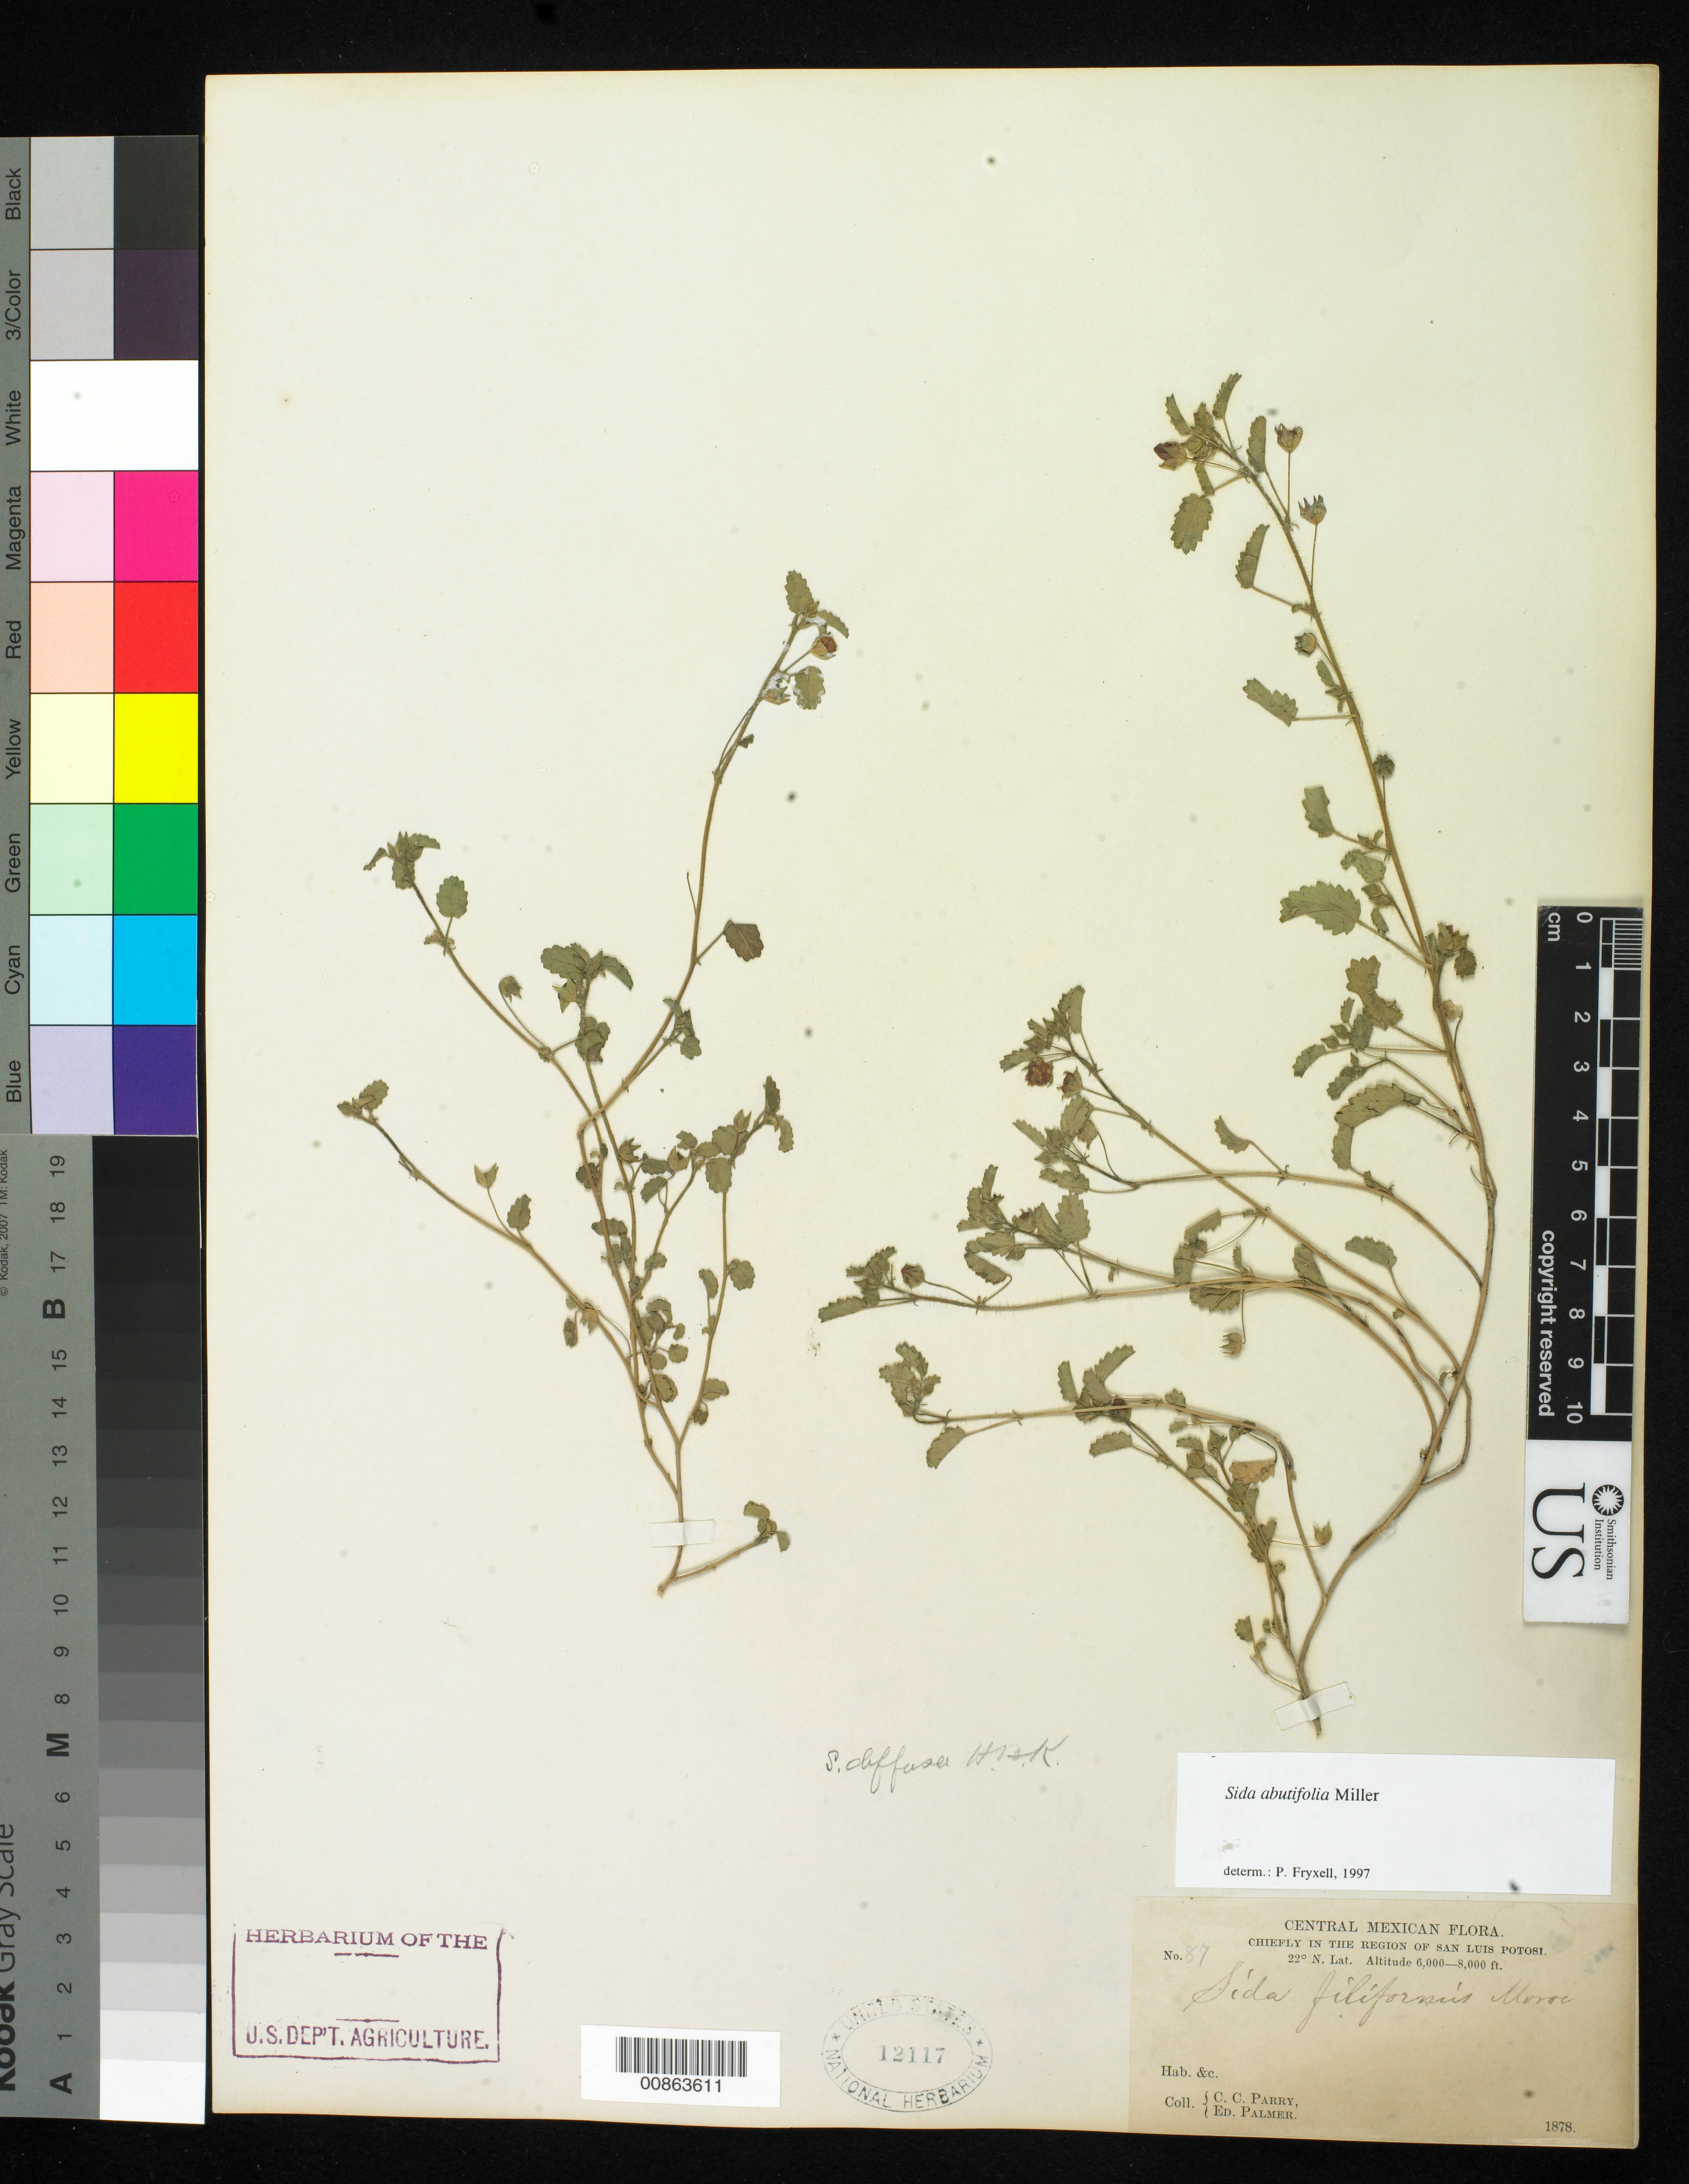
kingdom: Plantae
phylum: Tracheophyta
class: Magnoliopsida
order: Malvales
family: Malvaceae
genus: Sida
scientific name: Sida abutilifolia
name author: Mill.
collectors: C. C. Parry & E. Palmer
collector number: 87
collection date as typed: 1878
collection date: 1878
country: Mexico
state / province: San Luis Potosí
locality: Chiefly in the region of San Luis Potosí.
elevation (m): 1829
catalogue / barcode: US 12117